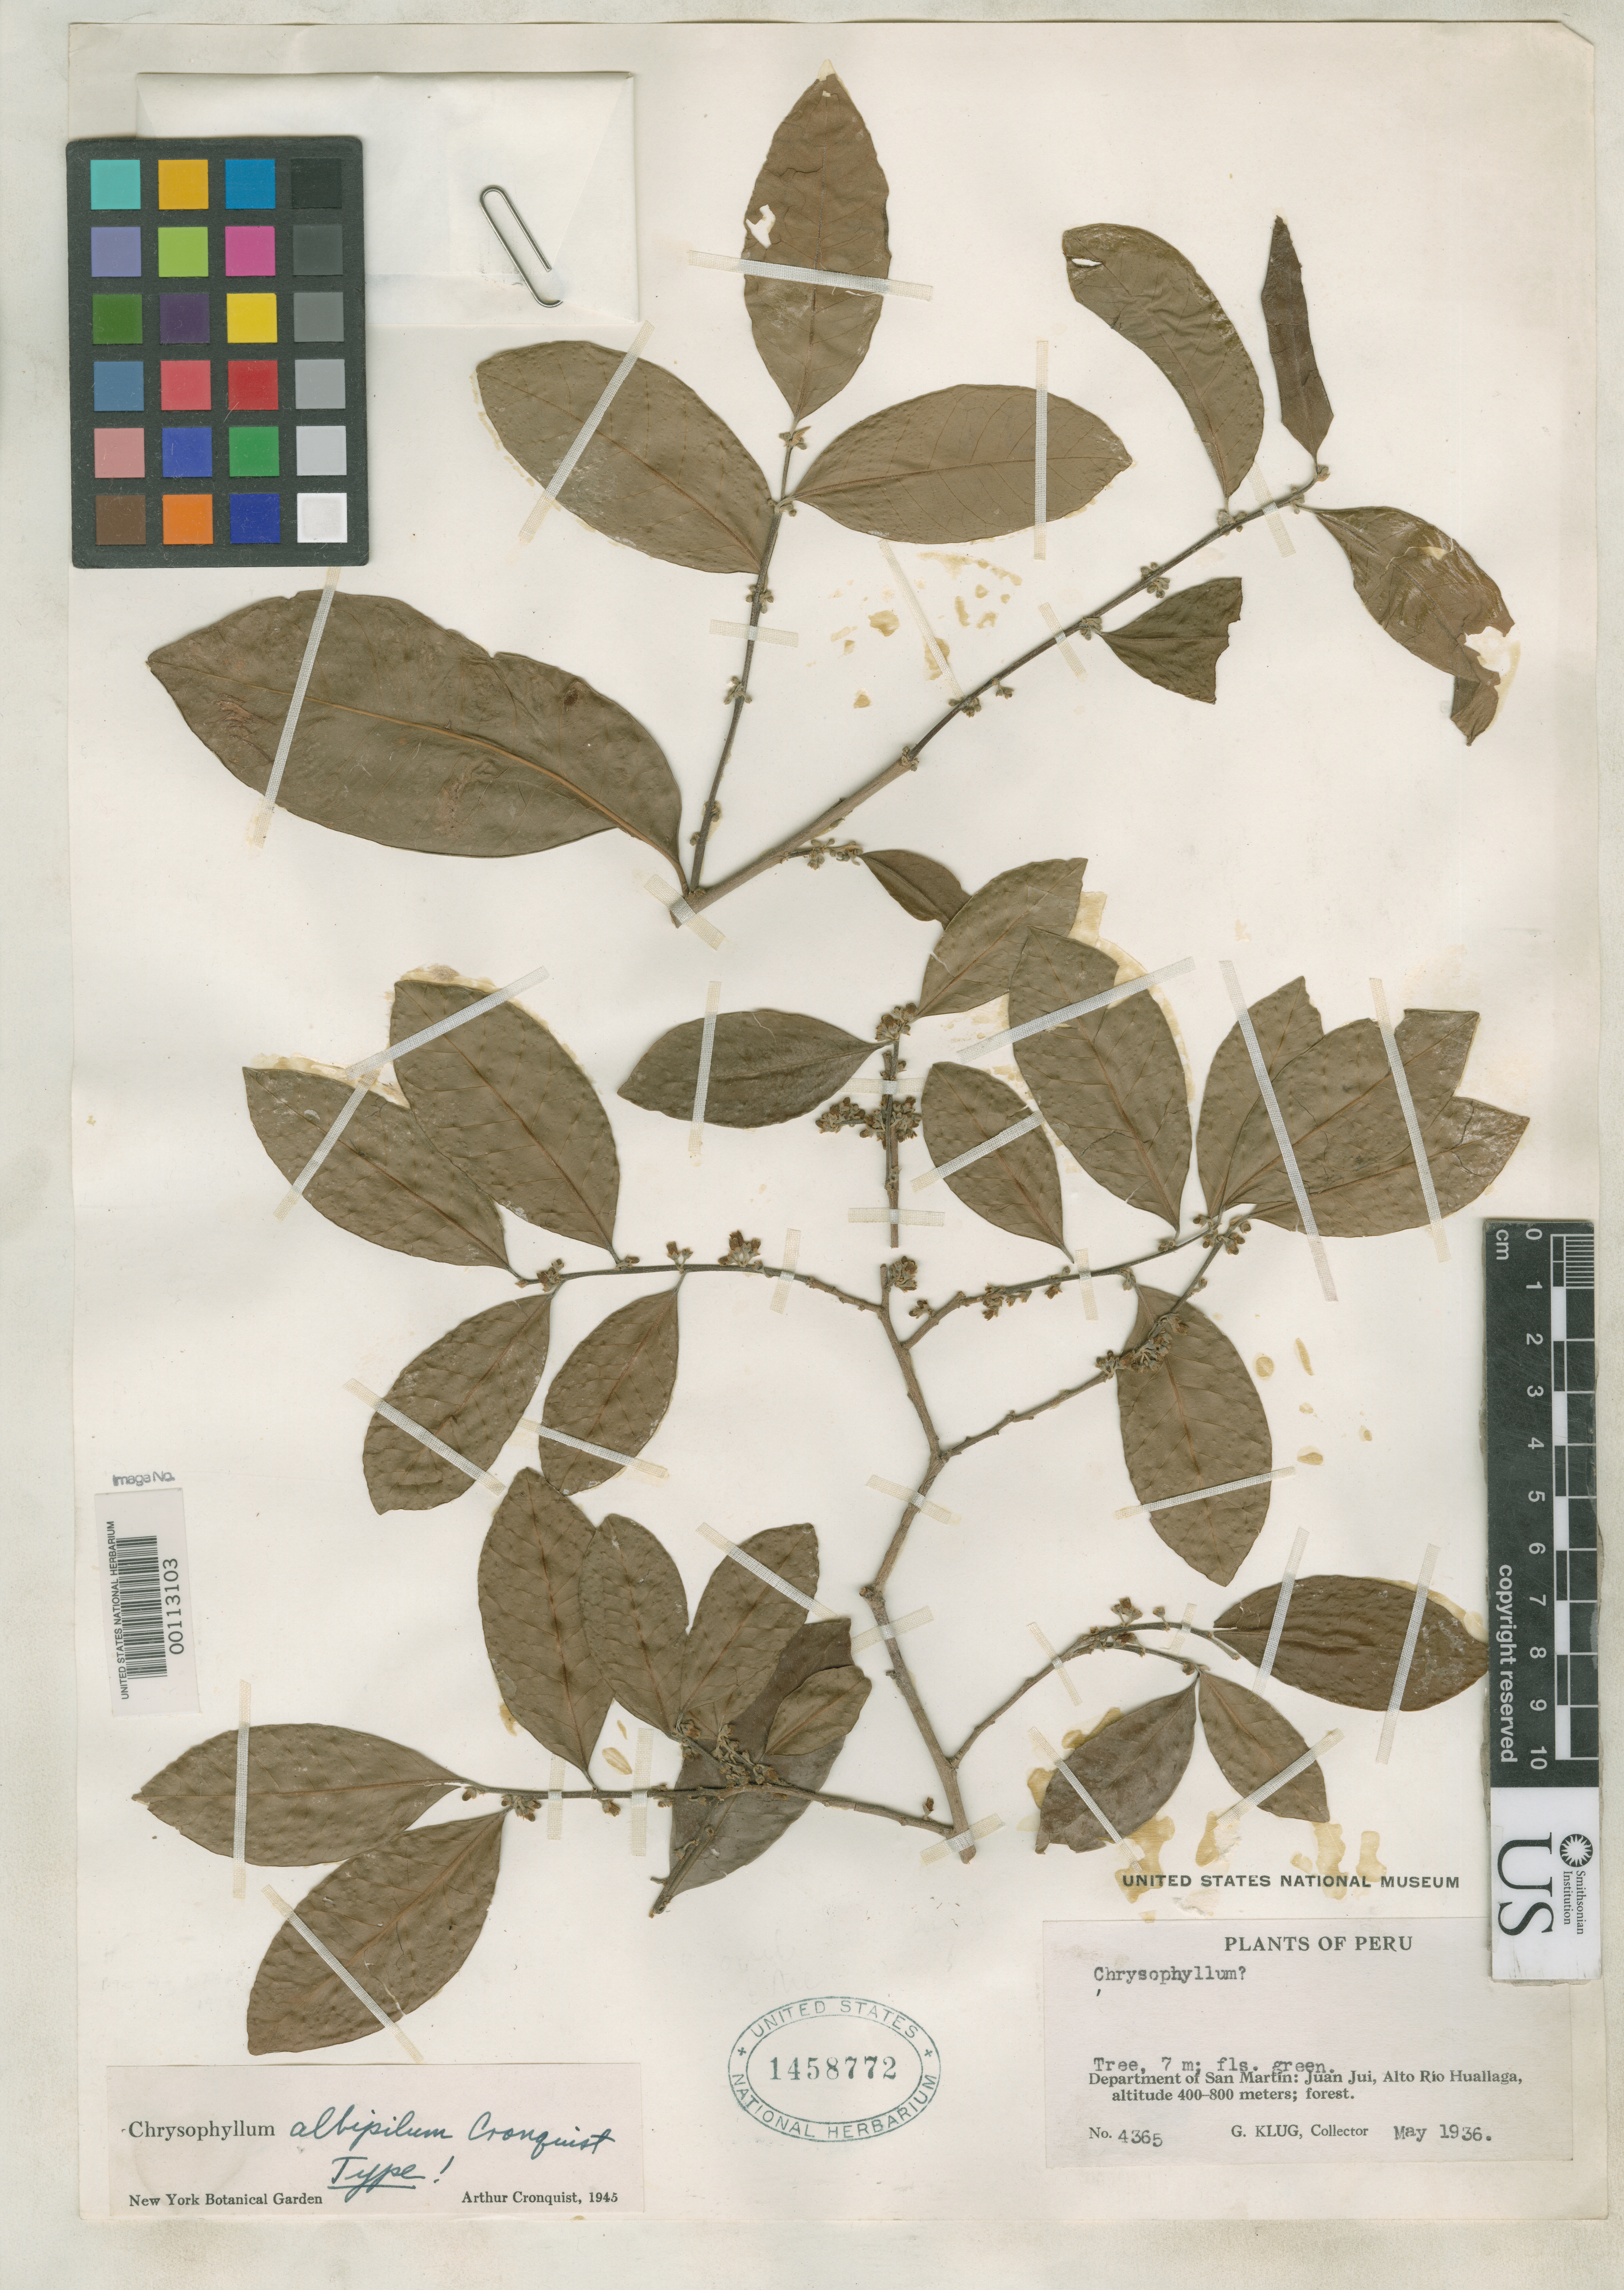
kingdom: Plantae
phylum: Tracheophyta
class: Magnoliopsida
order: Ericales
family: Sapotaceae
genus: Chrysophyllum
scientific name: Chrysophyllum albipilum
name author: Cronq.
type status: Holotype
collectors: G. Klug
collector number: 4365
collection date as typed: May 1936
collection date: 1936-05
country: Peru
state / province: San Martín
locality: Juan Jui.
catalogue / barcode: US 1458772